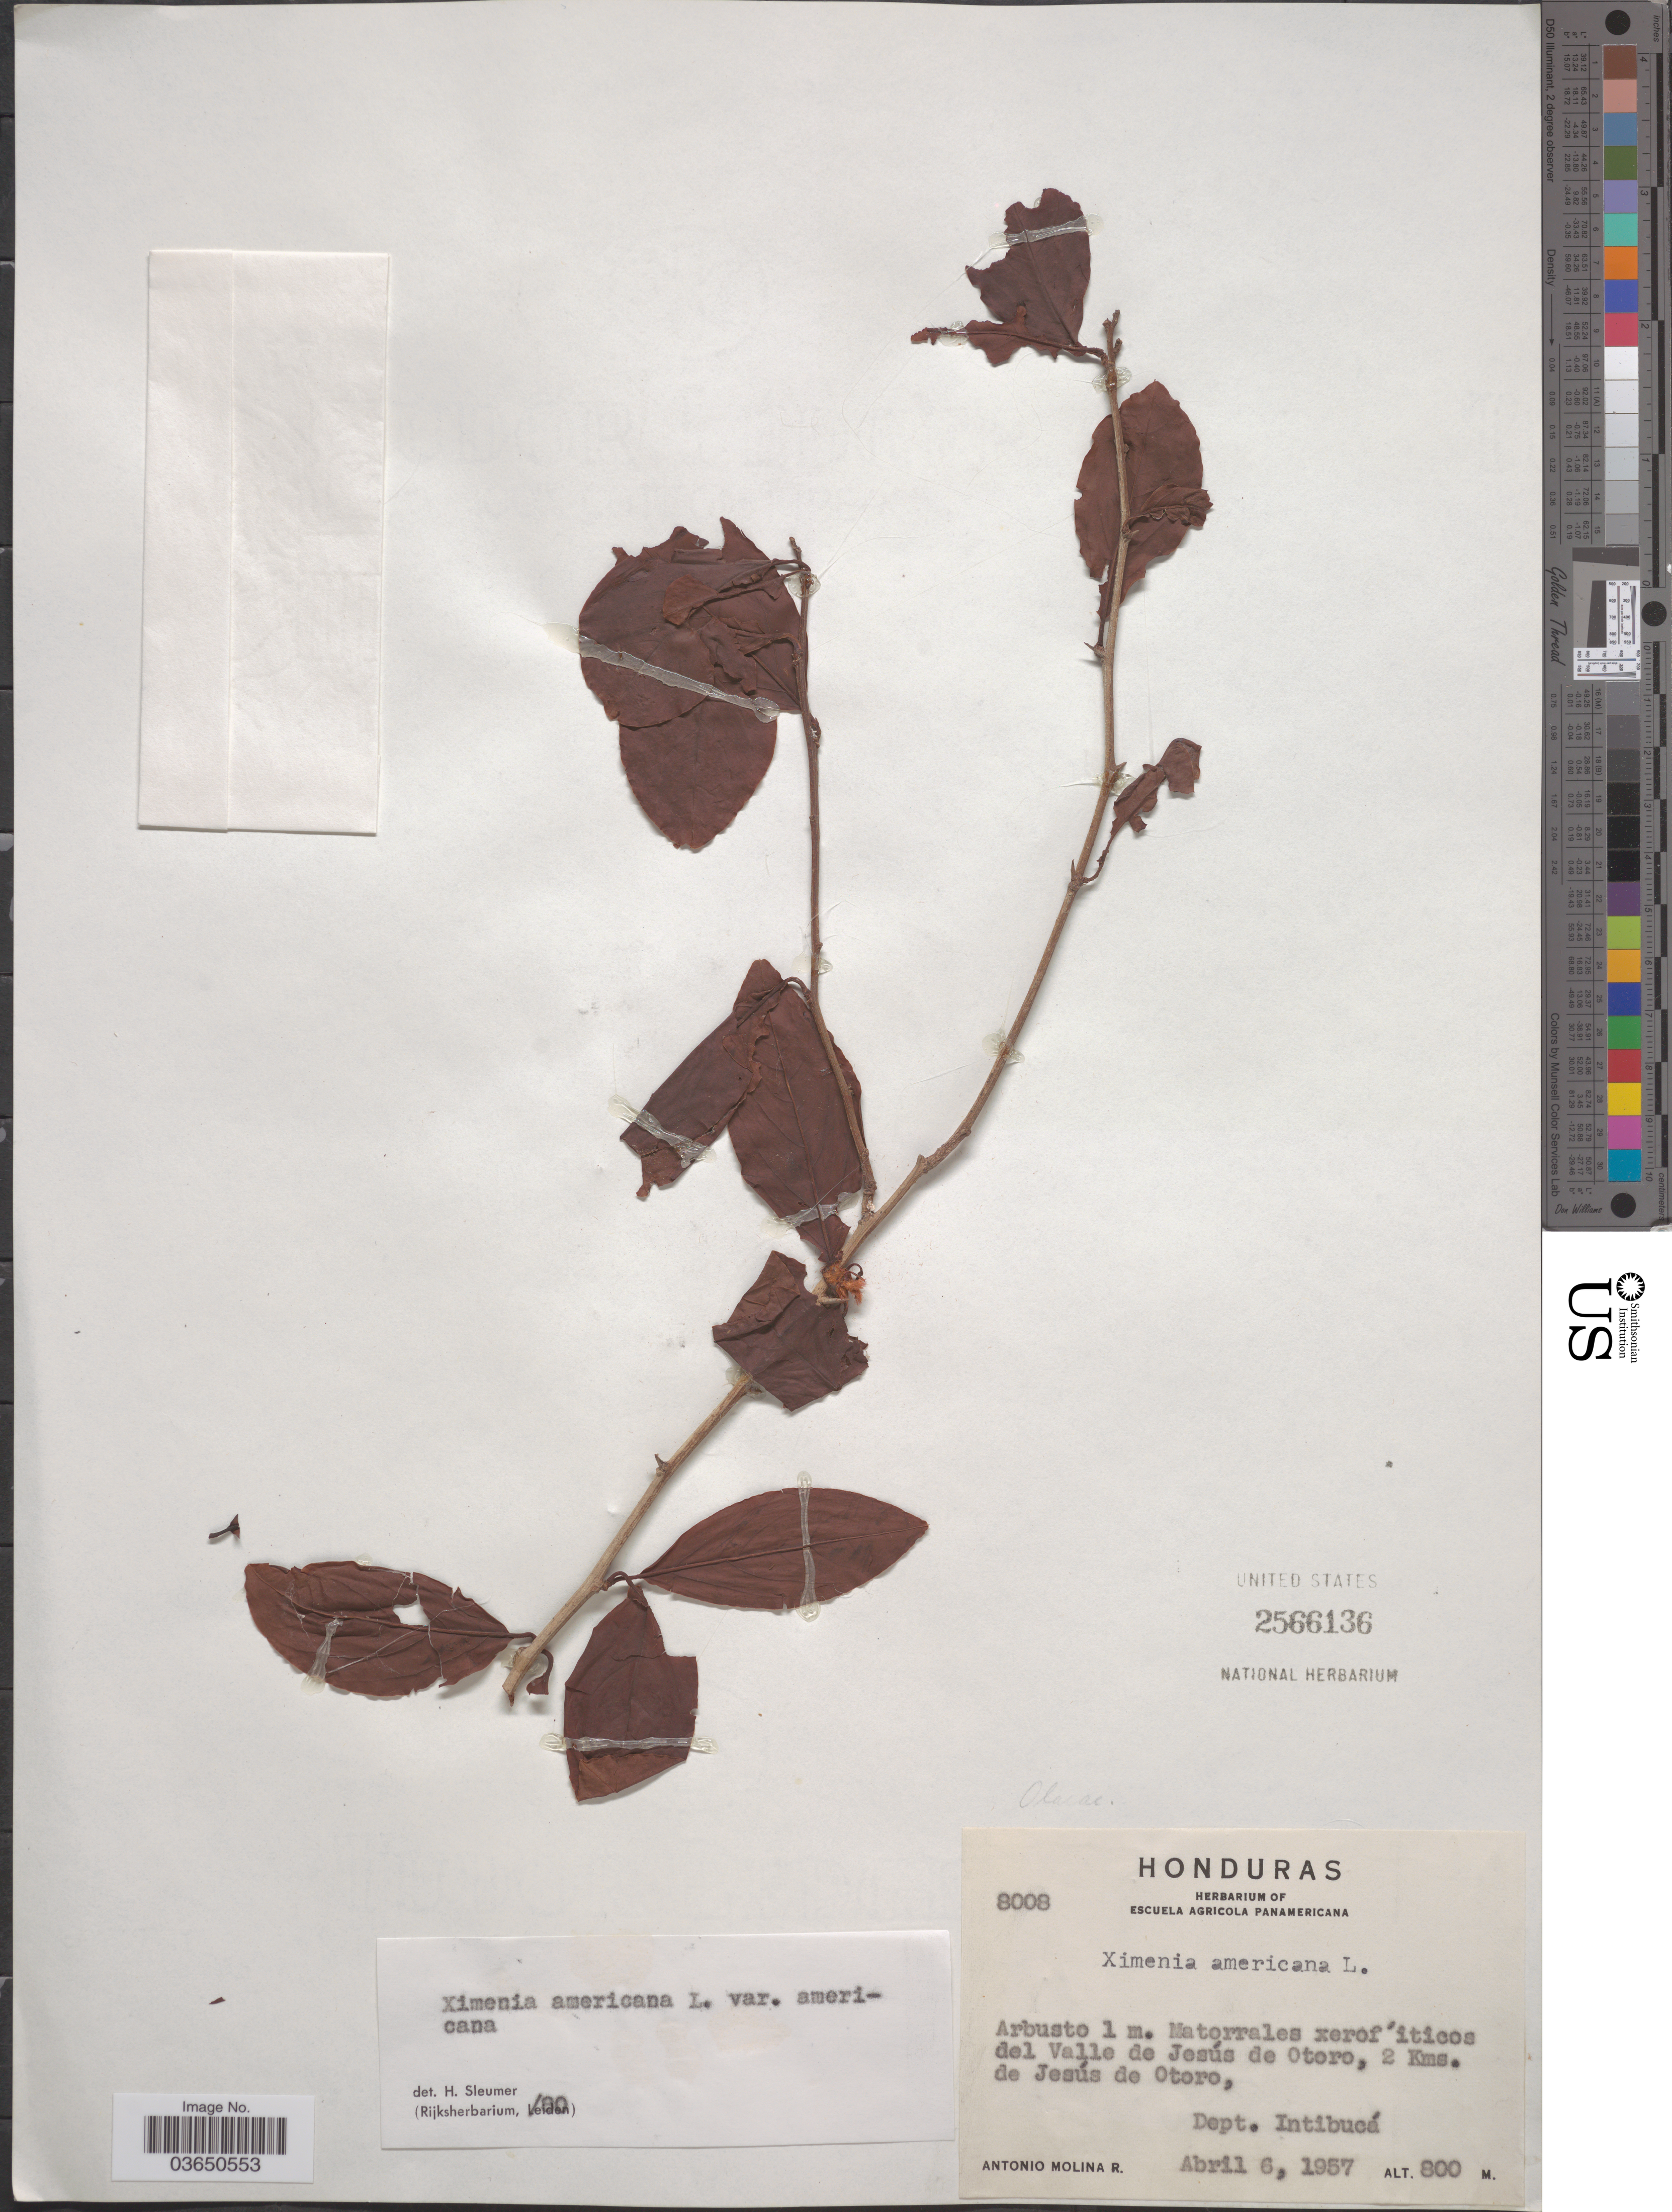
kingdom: Plantae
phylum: Tracheophyta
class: Magnoliopsida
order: Santalales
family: Ximeniaceae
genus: Ximenia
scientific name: Ximenia americana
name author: L.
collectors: A. Molina R.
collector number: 8008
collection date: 1957-04-06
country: Honduras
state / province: Intibuca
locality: Matorrales xerof'iticos del Valle de Jesús de Otero, 2 Kms. de Jesús de Otero, Dept. Intibucá.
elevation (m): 800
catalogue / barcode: US 2566136